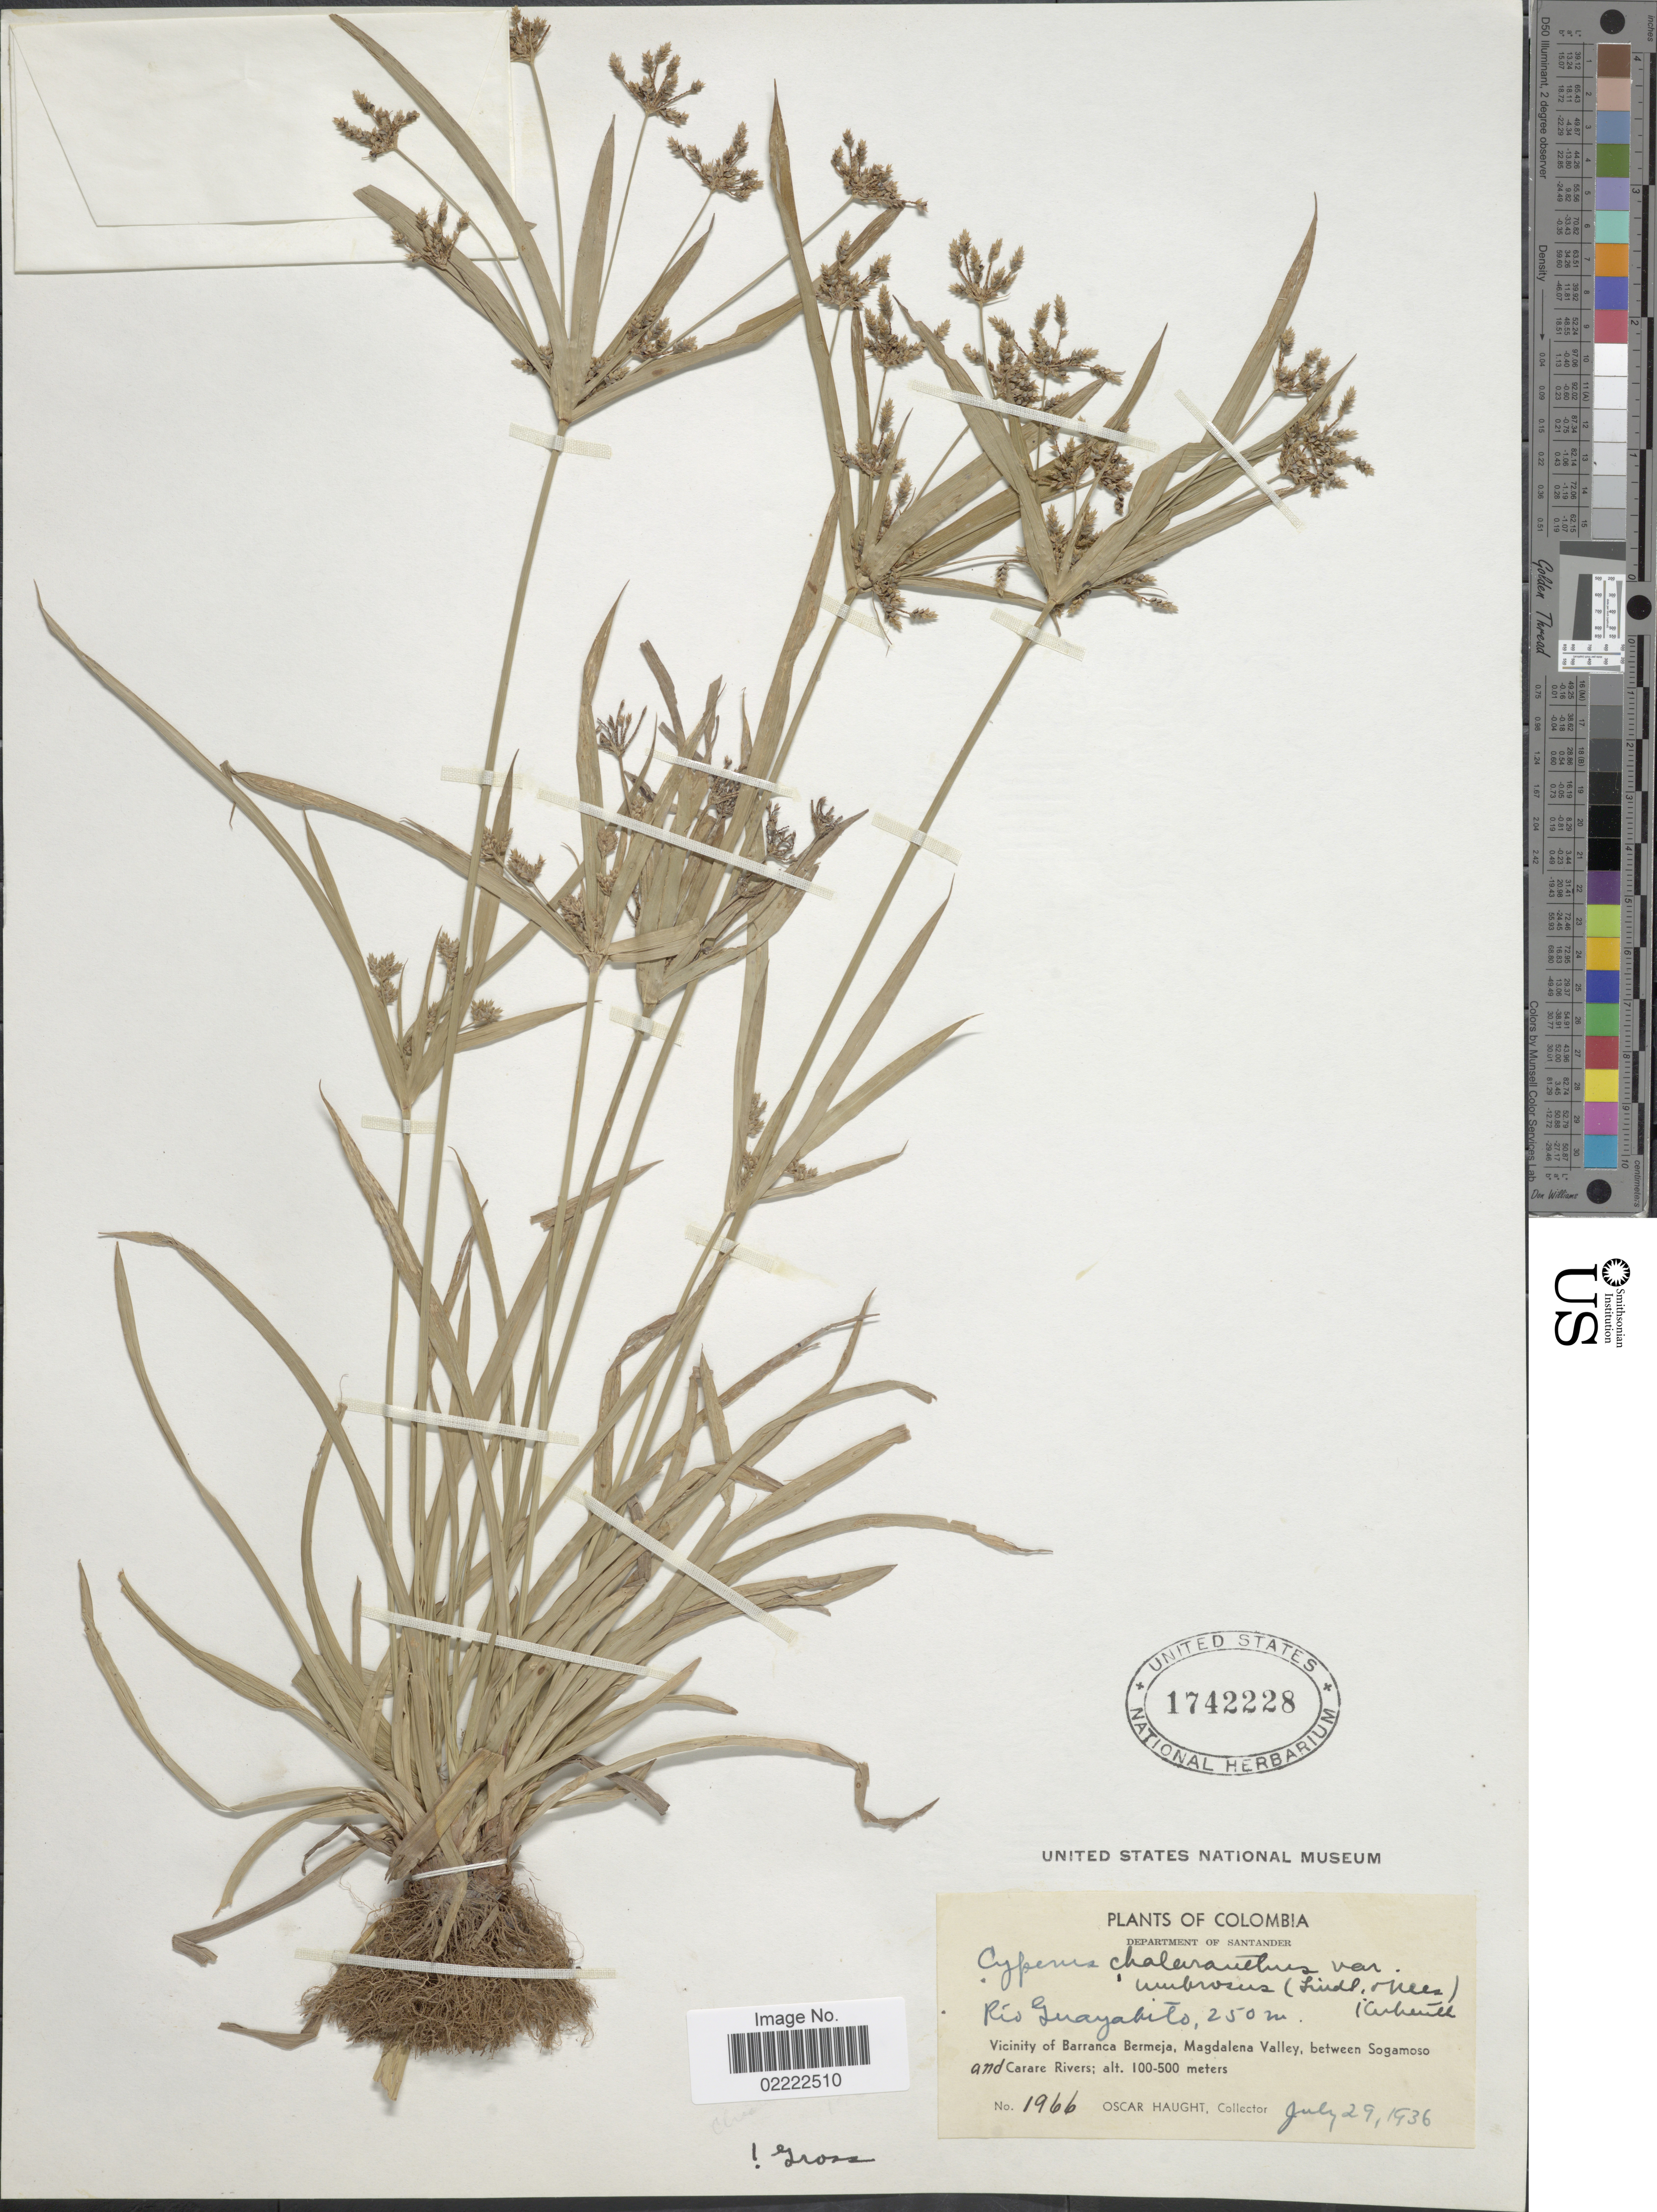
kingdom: Plantae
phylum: Tracheophyta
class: Liliopsida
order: Poales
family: Cyperaceae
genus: Cyperus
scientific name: Cyperus laxus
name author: Lam.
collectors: O. Haught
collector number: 1966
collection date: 1936-07-29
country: Colombia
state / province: Santander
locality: Rio Guayabito, vicinity of Barranca Bermeja, Magdalena Valley, between Sogamoso and Carare Rivers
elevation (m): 100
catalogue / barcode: US 1742228